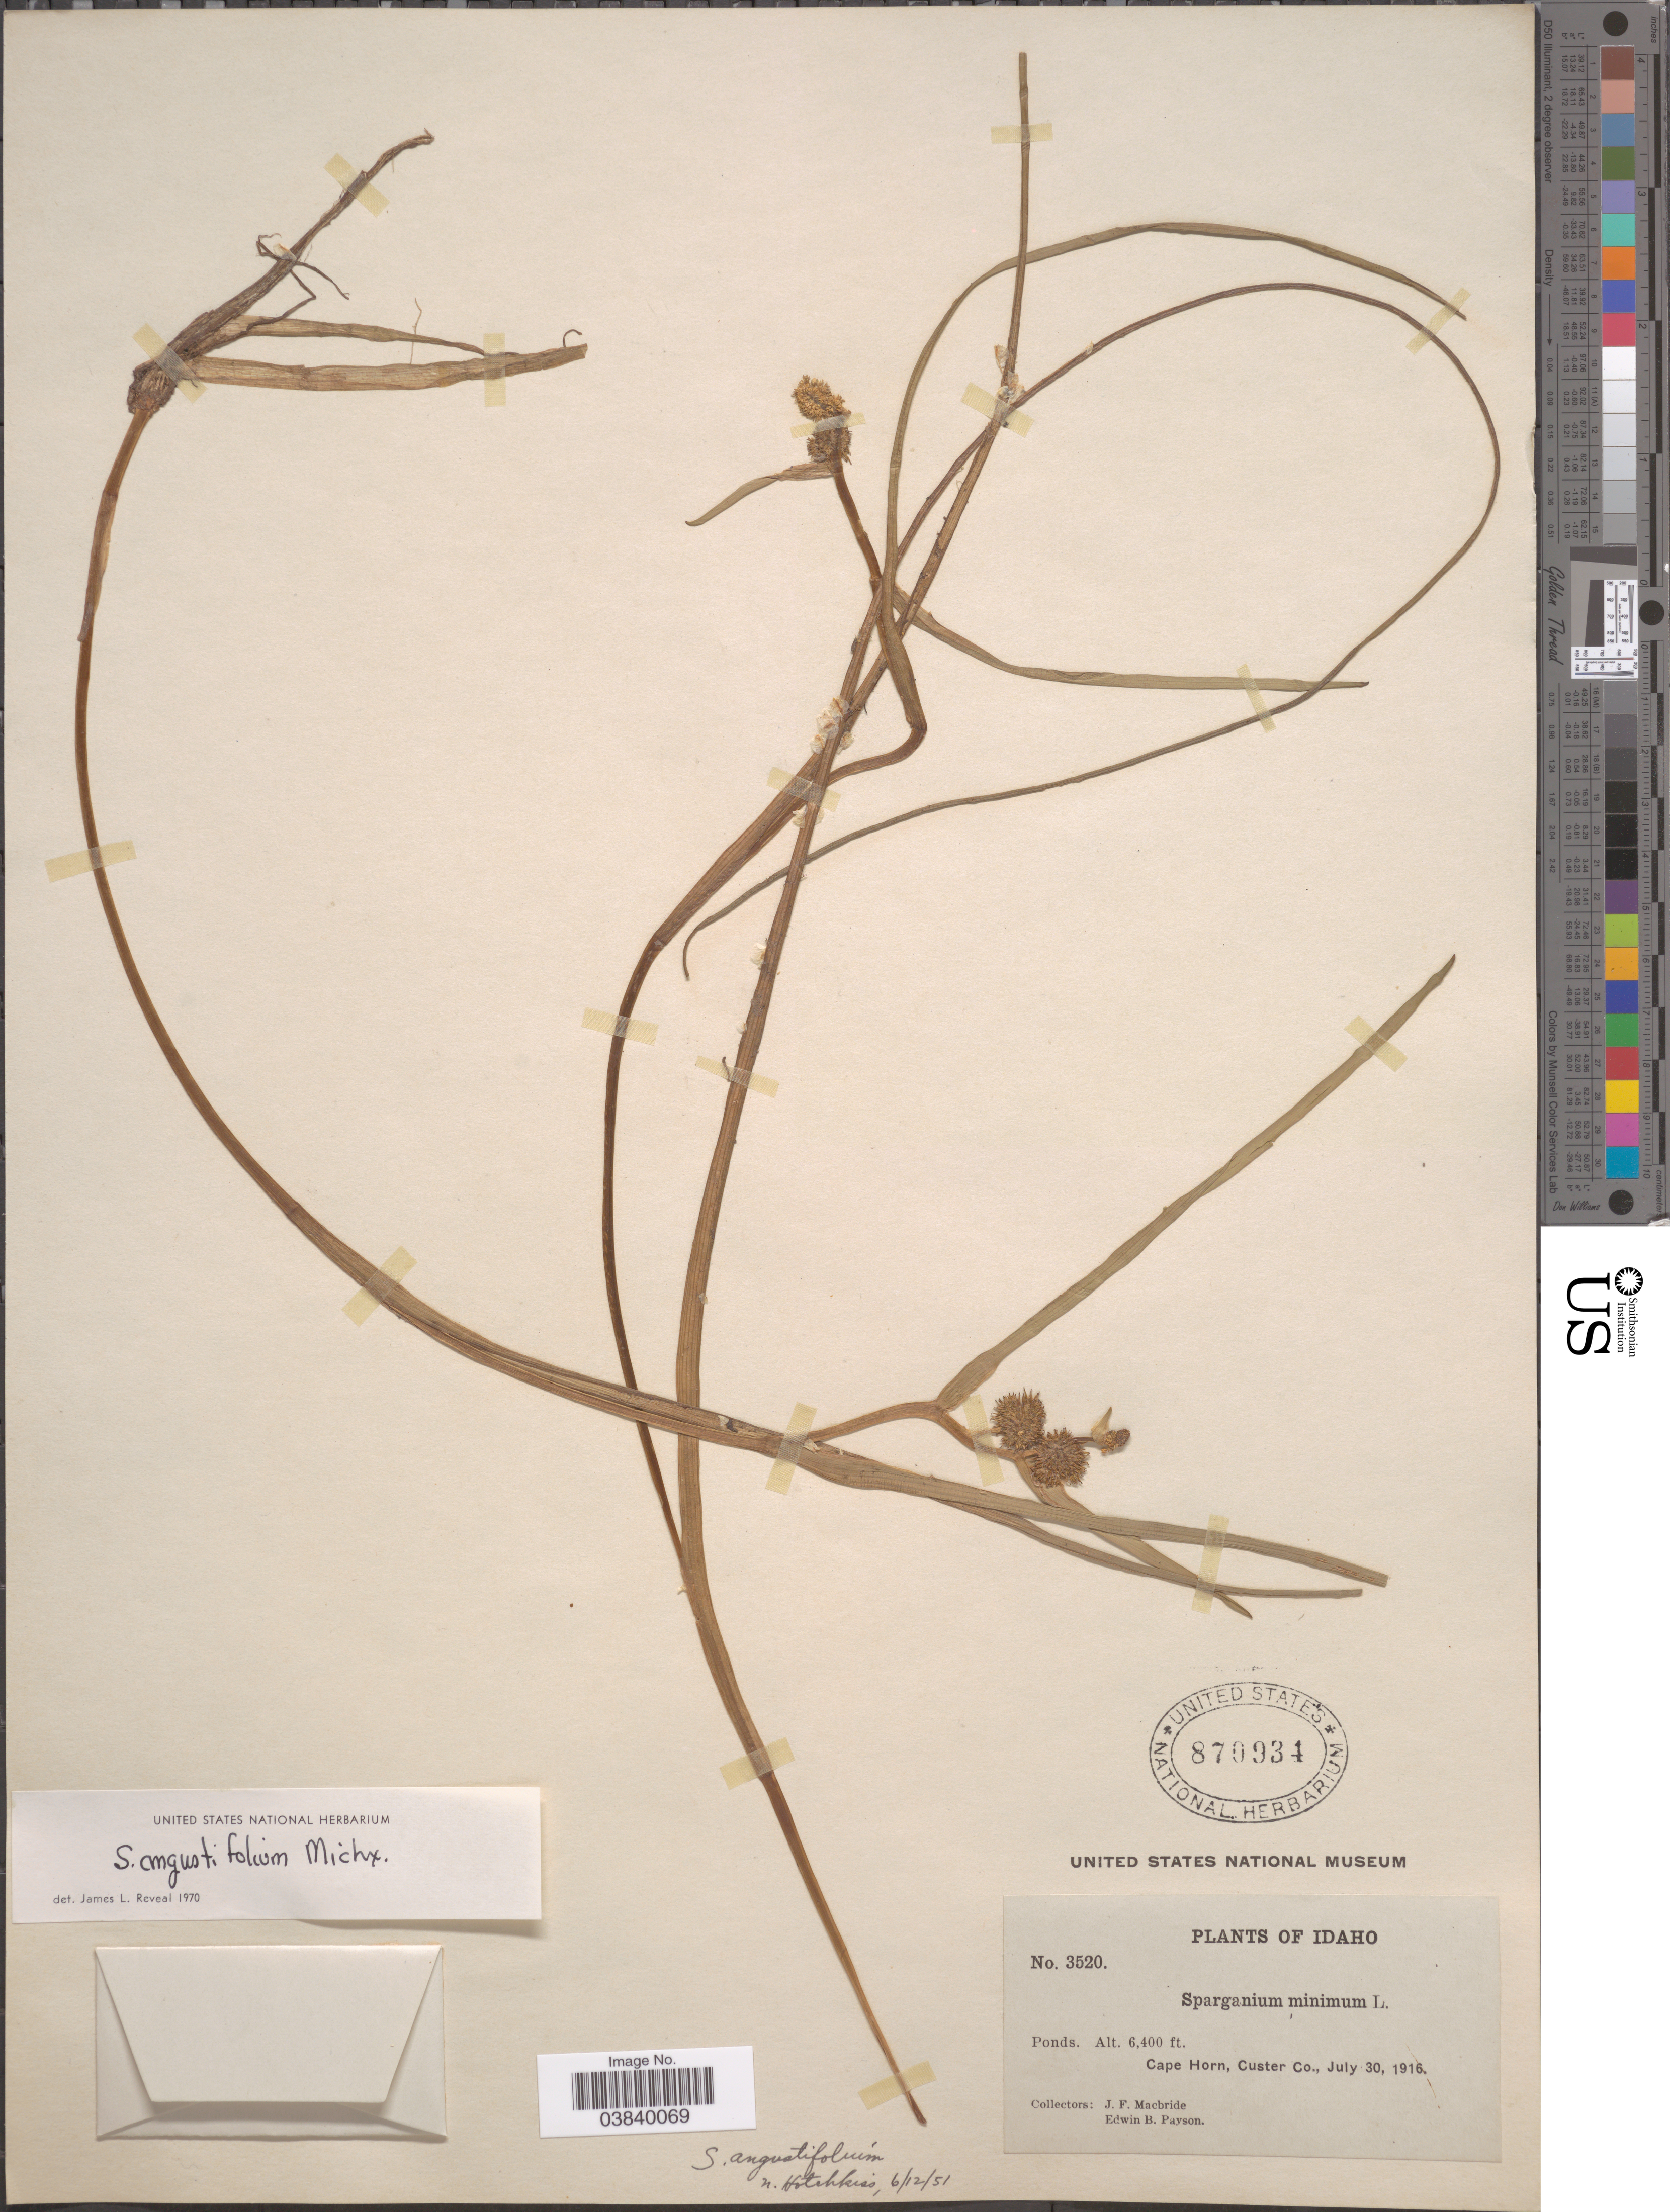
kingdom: Plantae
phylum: Tracheophyta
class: Liliopsida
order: Poales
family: Typhaceae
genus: Sparganium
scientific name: Sparganium angustifolium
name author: Michx.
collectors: J. F. Macbride & E. B. Payson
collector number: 3520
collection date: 1916-07-30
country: United States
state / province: Idaho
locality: Cape Horn, Custer Co.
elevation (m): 1951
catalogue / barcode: US 870934